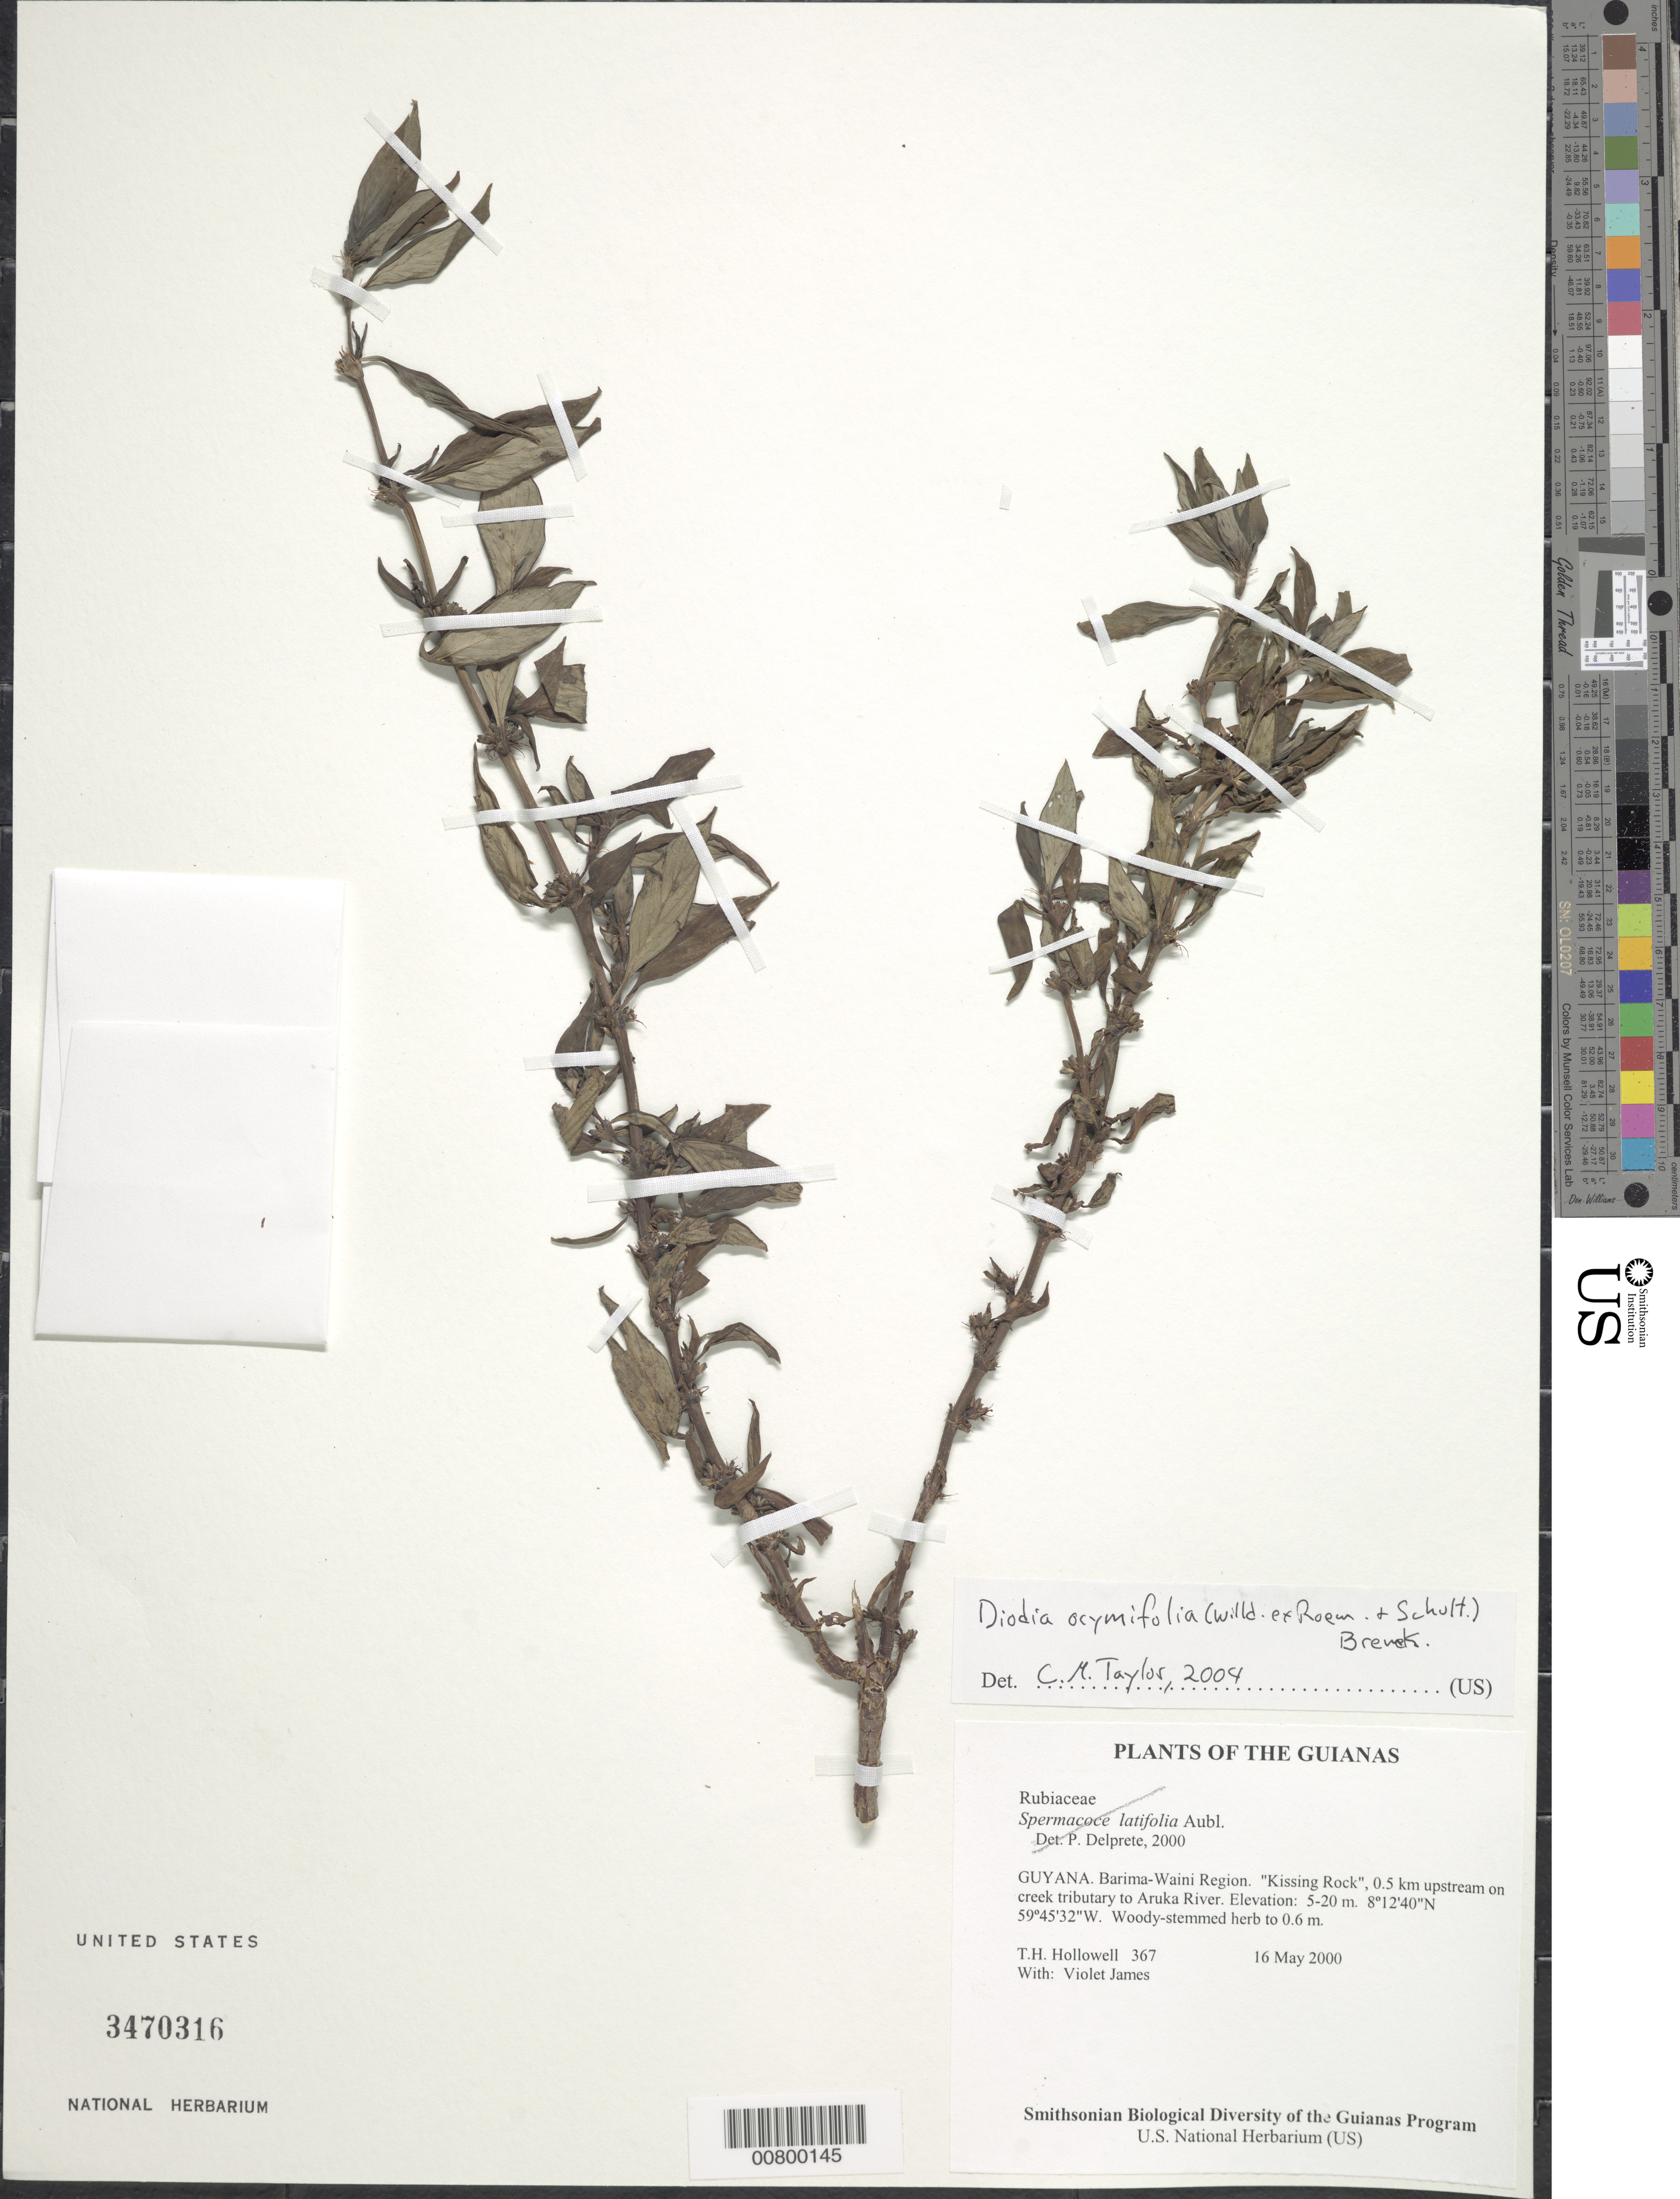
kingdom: Plantae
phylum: Tracheophyta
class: Magnoliopsida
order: Gentianales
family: Rubiaceae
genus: Diodia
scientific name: Diodia ocymifolia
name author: (Willd. ex Roem. & Schult.) Bremek.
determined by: Taylor, Charlotte M.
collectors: T. Hollowell & V. James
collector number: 367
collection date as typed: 16 May 2000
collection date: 2000-05-16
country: Guyana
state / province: Barima-Waini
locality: "Kissing Rock", 0.5 km upstream on creek tributary to Aruka River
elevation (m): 5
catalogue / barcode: US 3470316